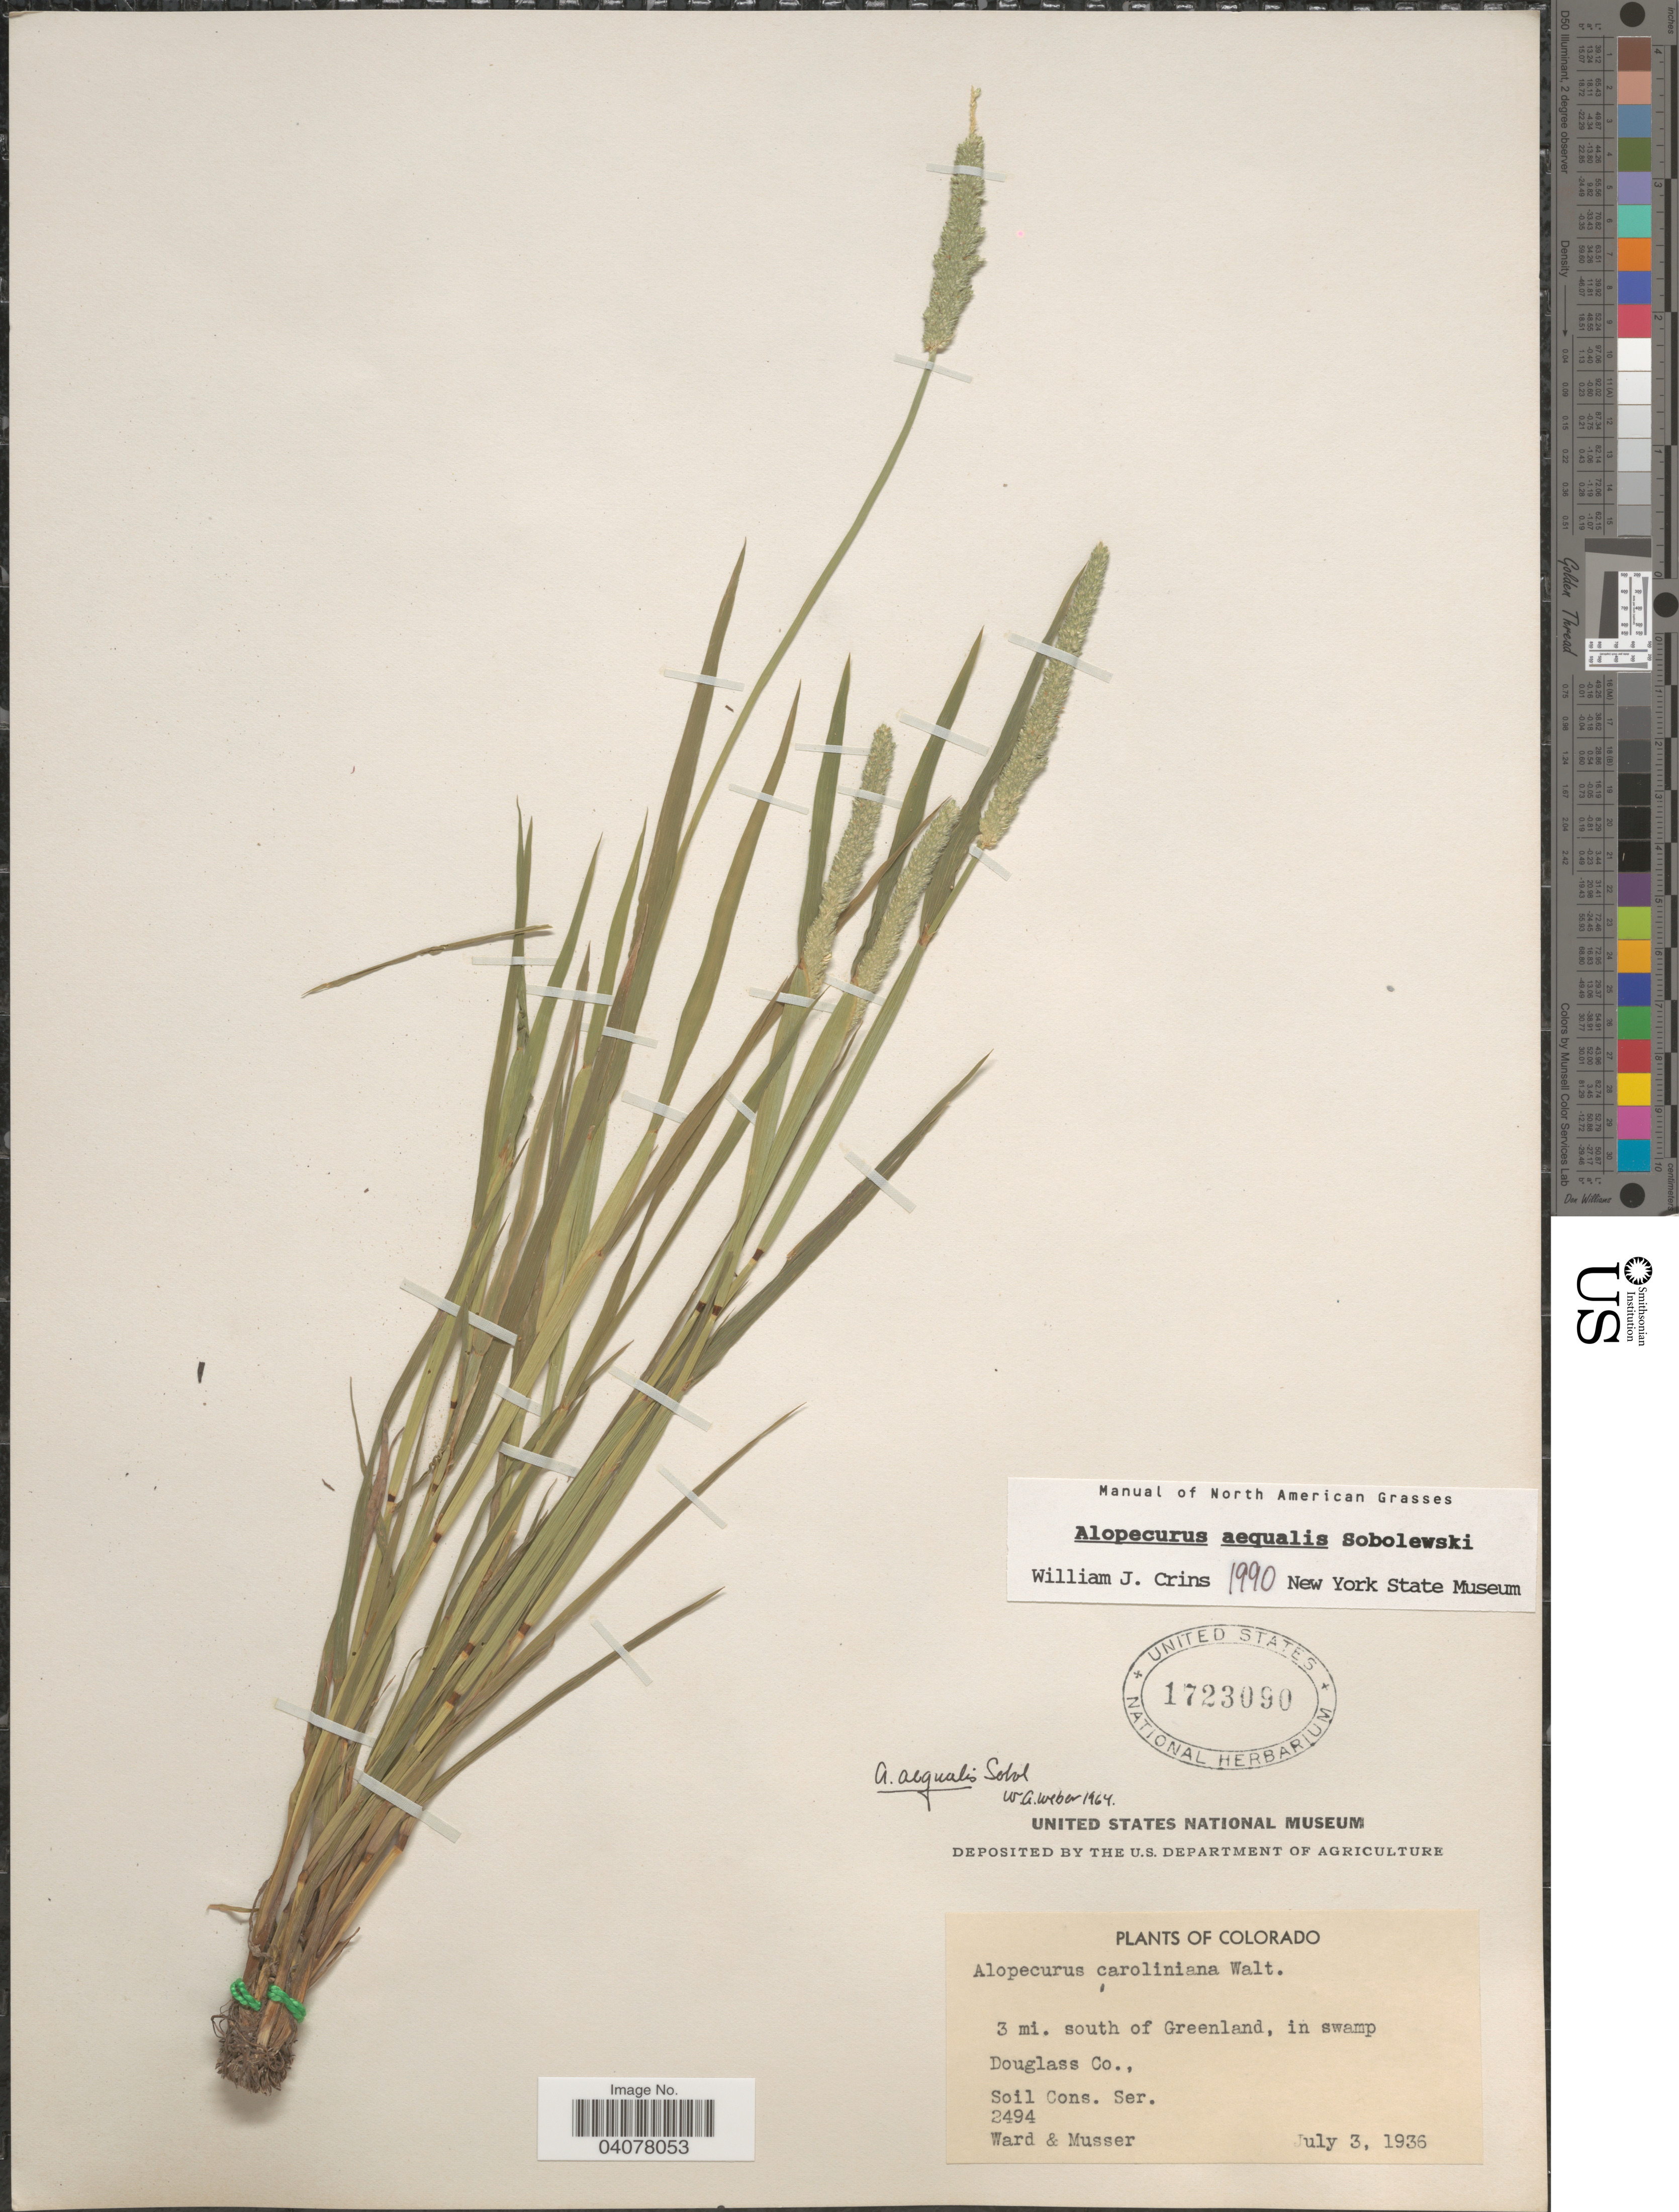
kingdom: Plantae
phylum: Tracheophyta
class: Liliopsida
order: Poales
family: Poaceae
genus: Alopecurus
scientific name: Alopecurus aequalis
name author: Sobol.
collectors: -- Ward & Musser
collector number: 2494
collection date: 1936-07-03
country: United States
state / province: Colorado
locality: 3 mi. south of Greenland, in swamp. Douglas Co., Soil Cons. Ser.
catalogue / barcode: US 1723090